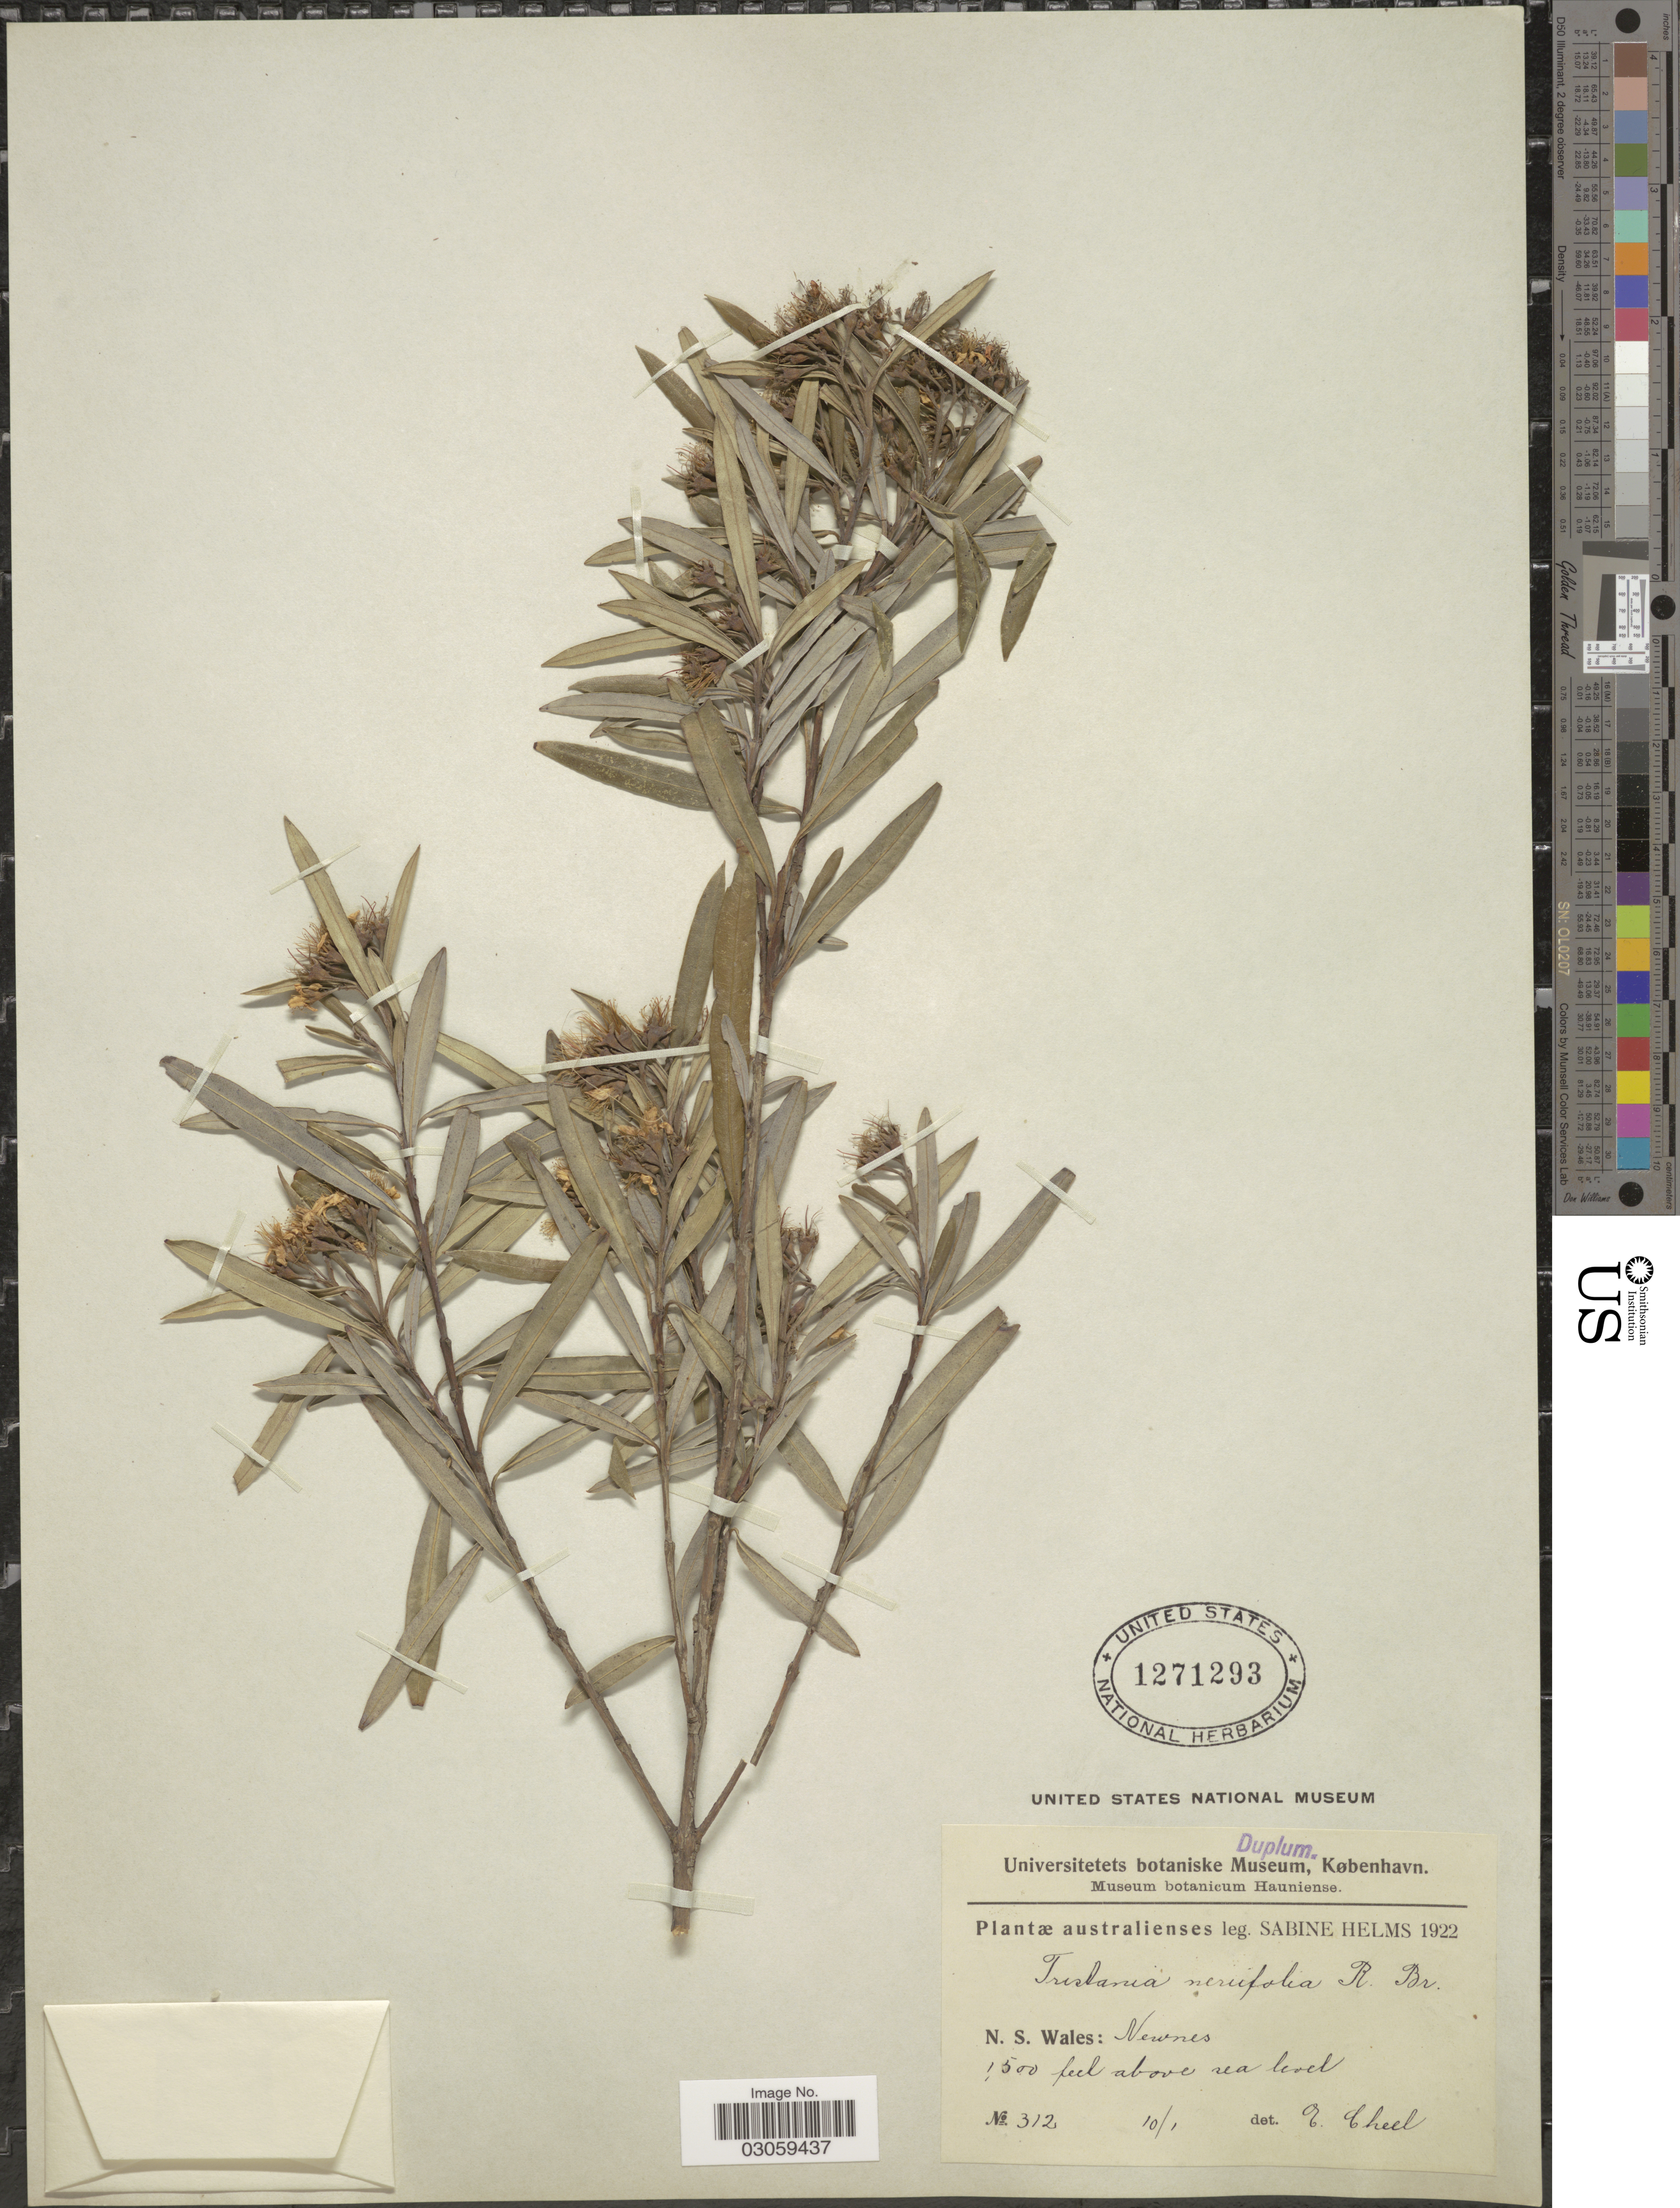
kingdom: Plantae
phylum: Tracheophyta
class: Magnoliopsida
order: Myrtales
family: Myrtaceae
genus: Tristania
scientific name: Tristania neriifolia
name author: (Sieber ex Sims) R. Br.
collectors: S. Helms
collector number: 312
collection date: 1922-01-10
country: Australia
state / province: New South Wales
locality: N. S. Wales: Newnes.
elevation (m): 457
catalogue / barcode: US 1271293